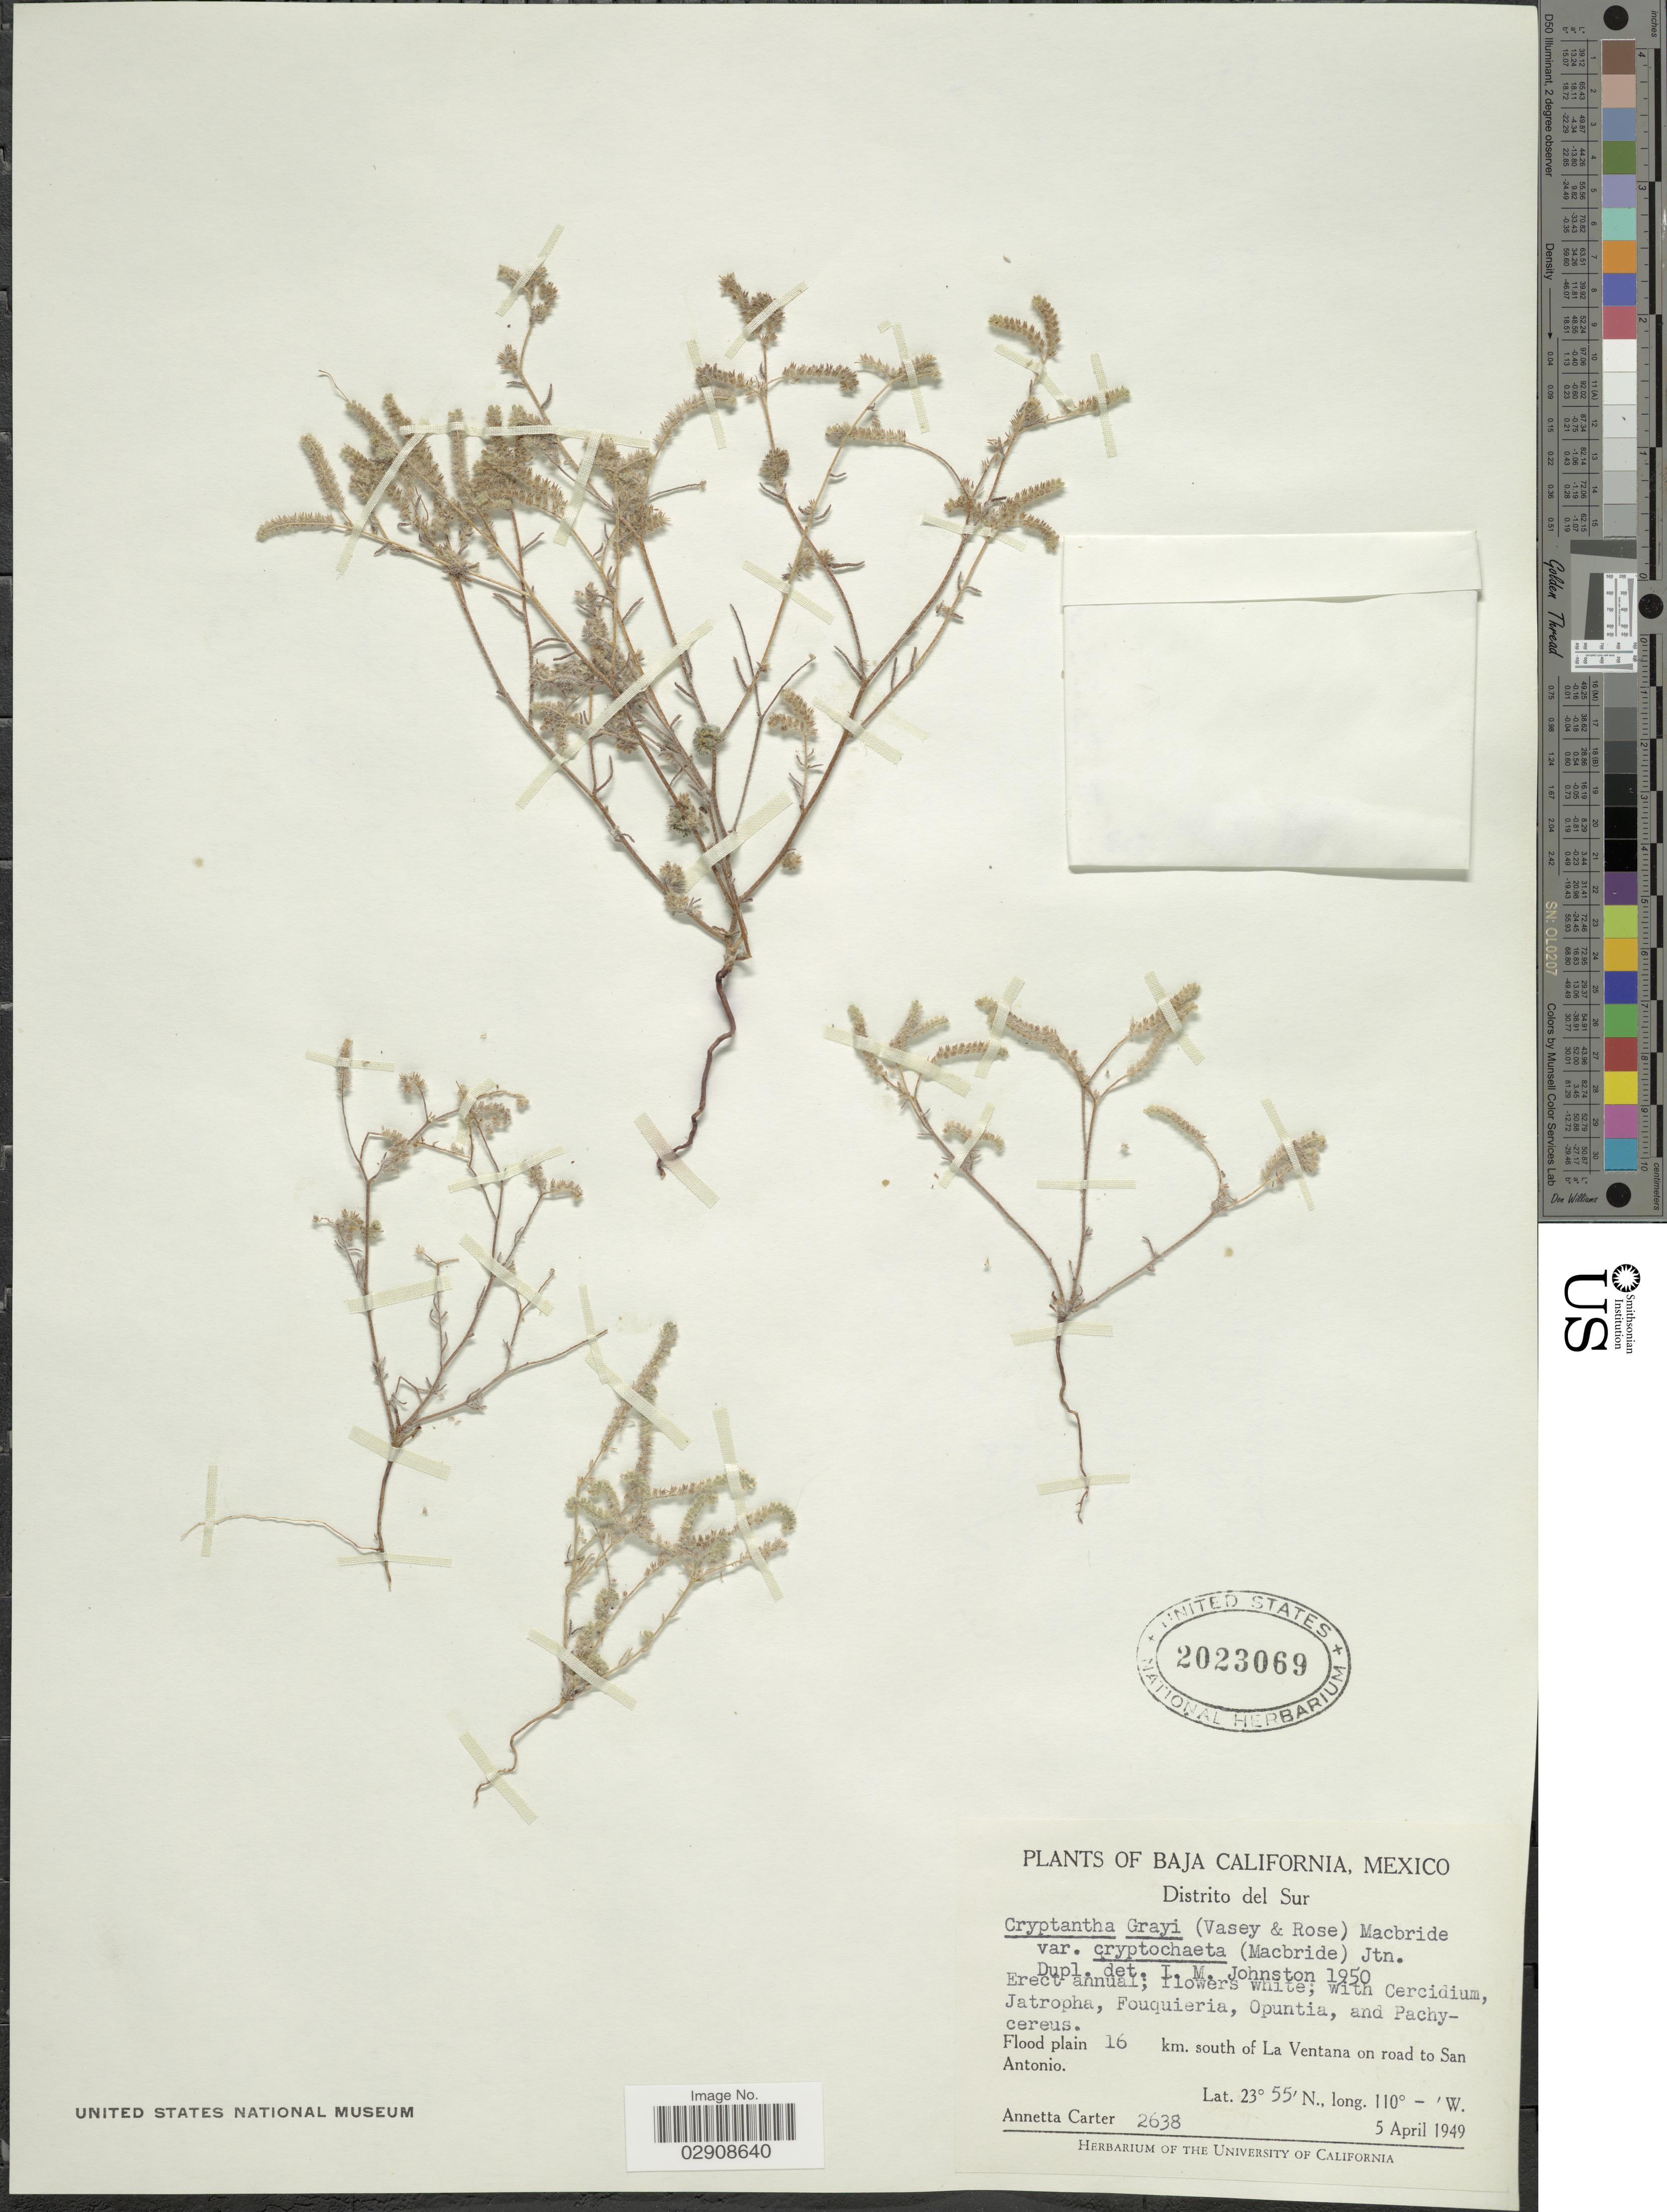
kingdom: Plantae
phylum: Tracheophyta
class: Magnoliopsida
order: Boraginales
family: Boraginaceae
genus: Cryptantha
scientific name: Cryptantha grayi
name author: (Vasey &) J.F. Macbr.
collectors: A. Carter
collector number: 2638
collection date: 1949-04-05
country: Mexico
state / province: Baja California Sur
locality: Distrito del Sur. Flood plain 16 km. south of La Ventana on road to San Antonio.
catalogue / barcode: US 2023069